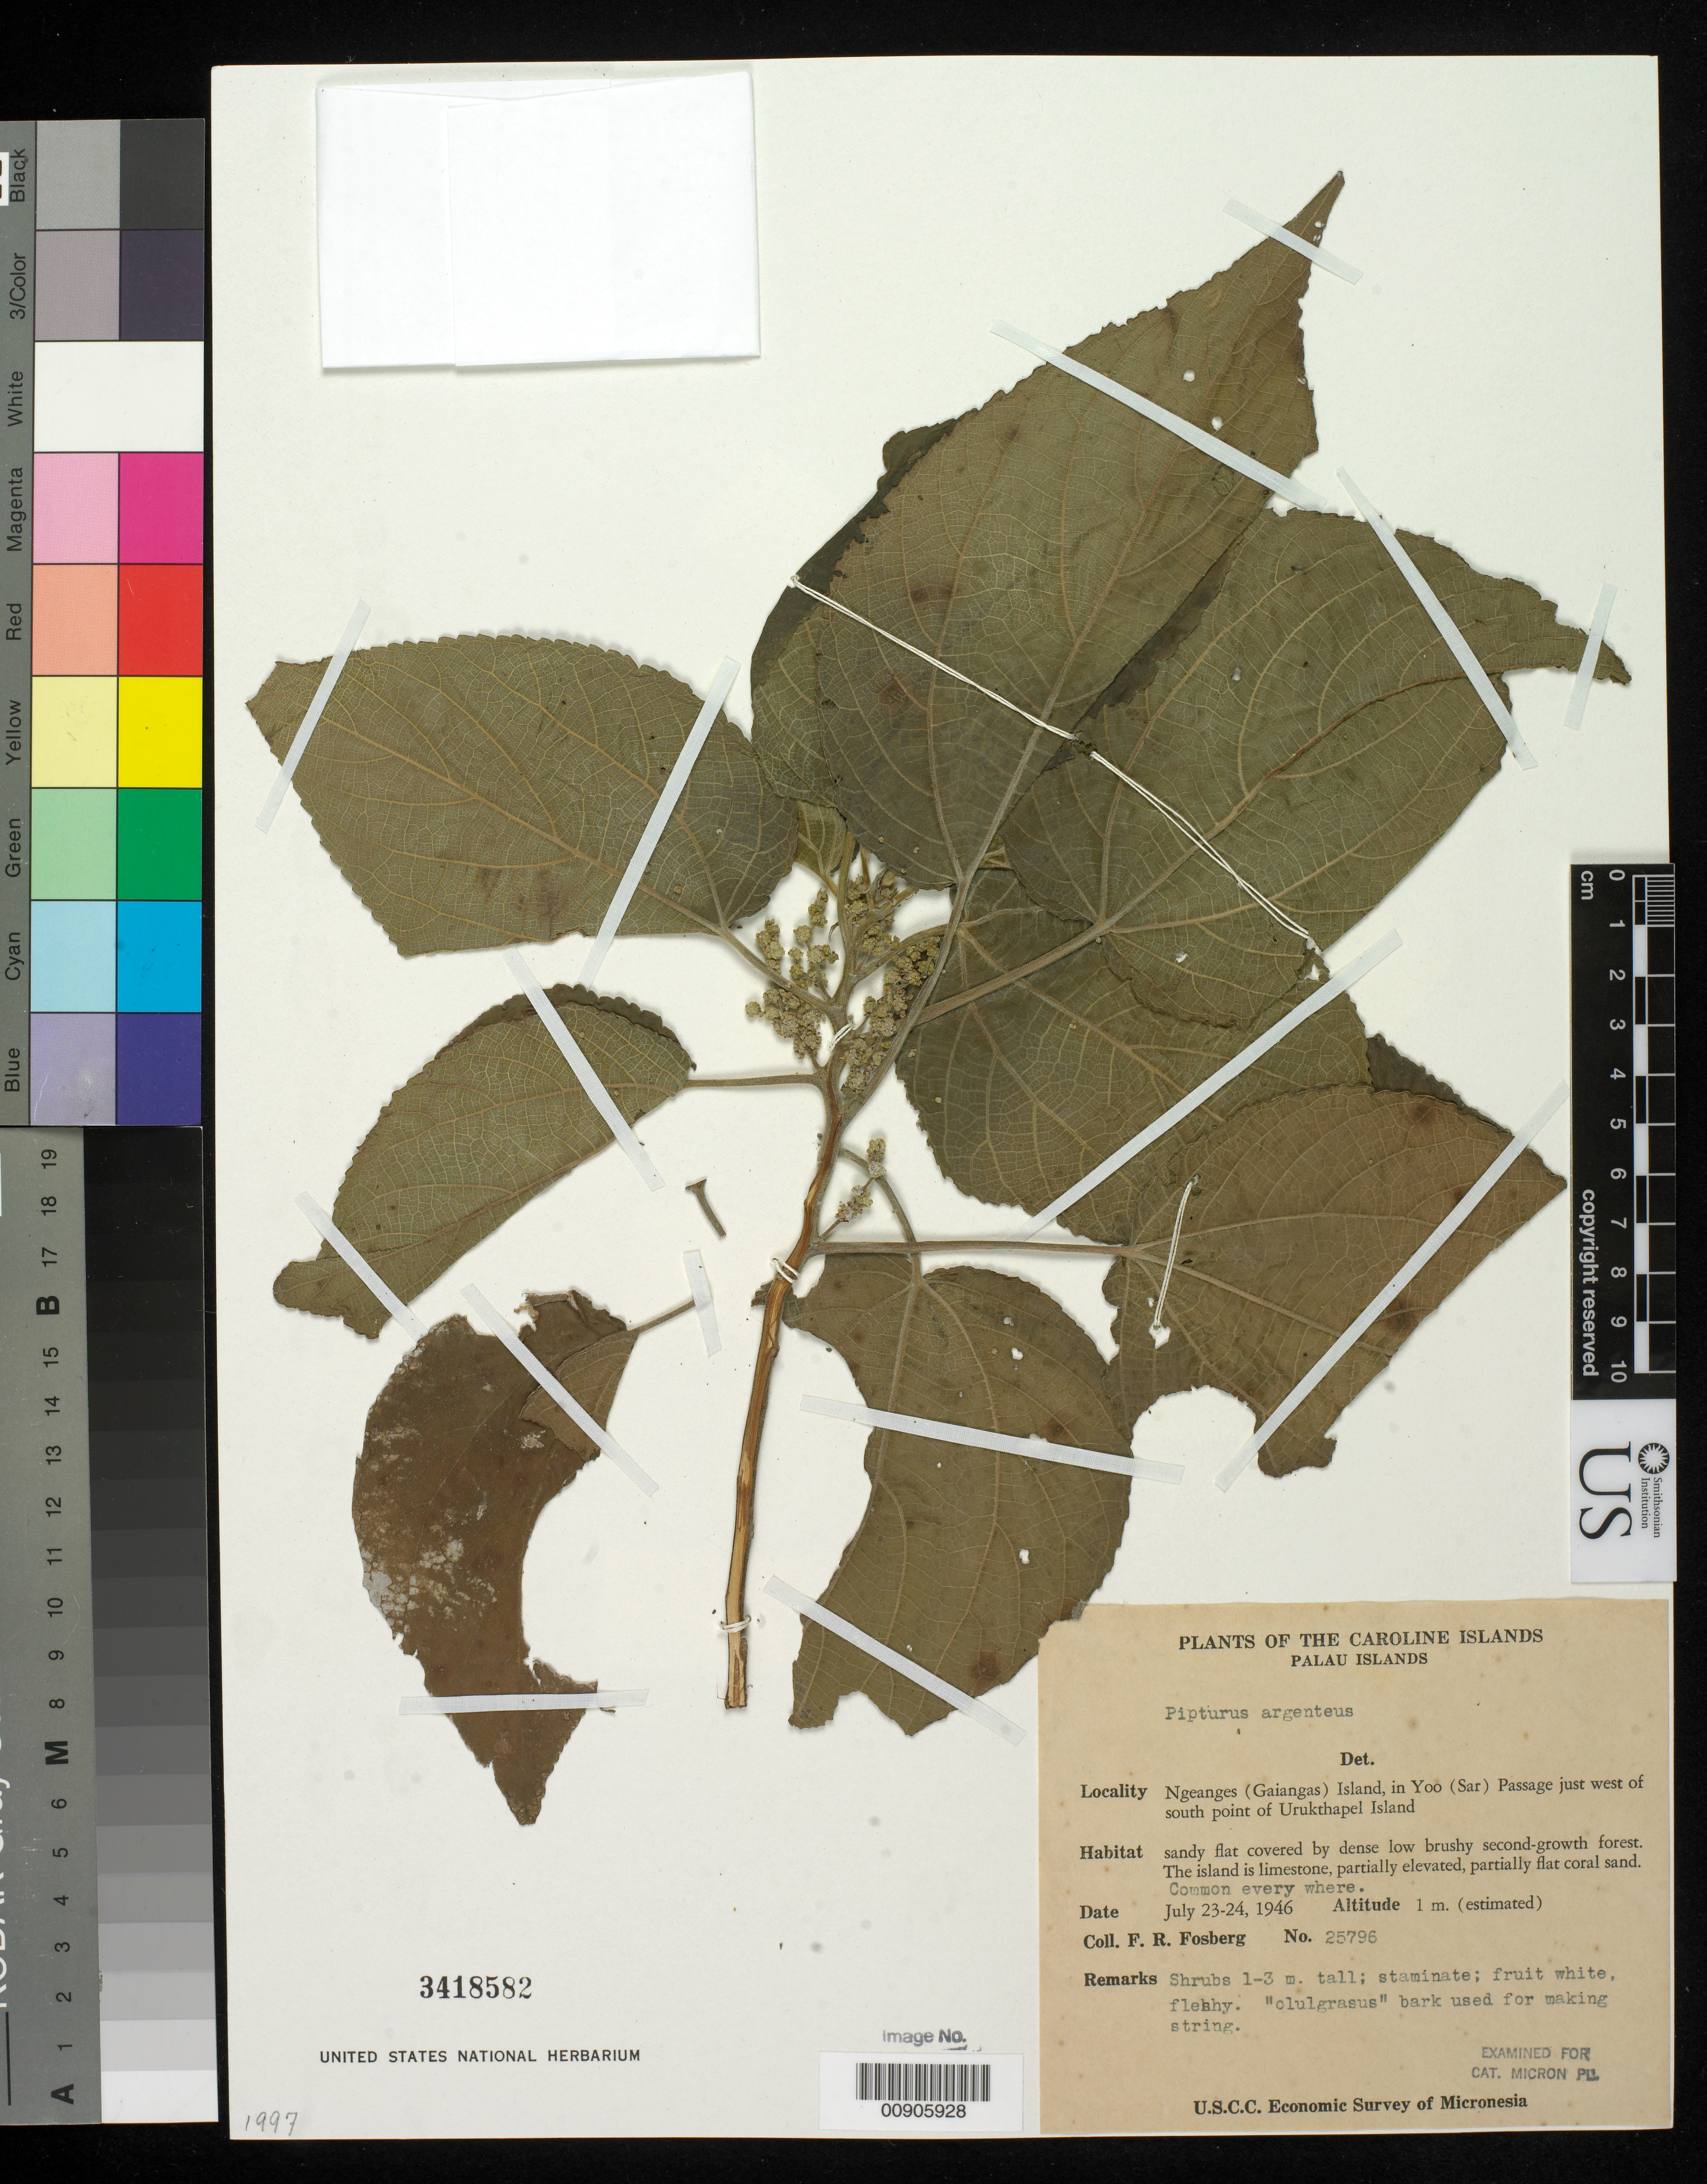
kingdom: Plantae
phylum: Tracheophyta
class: Magnoliopsida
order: Rosales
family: Urticaceae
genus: Pipturus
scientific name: Pipturus argenteus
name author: (G. Forst.) Wedd.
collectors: F. R. Fosberg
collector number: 25796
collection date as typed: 23 Jul 1946 to 24 Jul 1946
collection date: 1946-07-23/1946-07-24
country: Palau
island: Ngeanges (Gaiangas)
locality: In Yoo (Sar) Passage just west of south point of Urukthapel Island (Also known as Gaiangas I.)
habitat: Sandy flat covered by dense low bushy second-growth forest. The island is limestone, partially elevated, partially flat coral sand. Common everywhere.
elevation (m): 1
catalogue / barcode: US 3418582